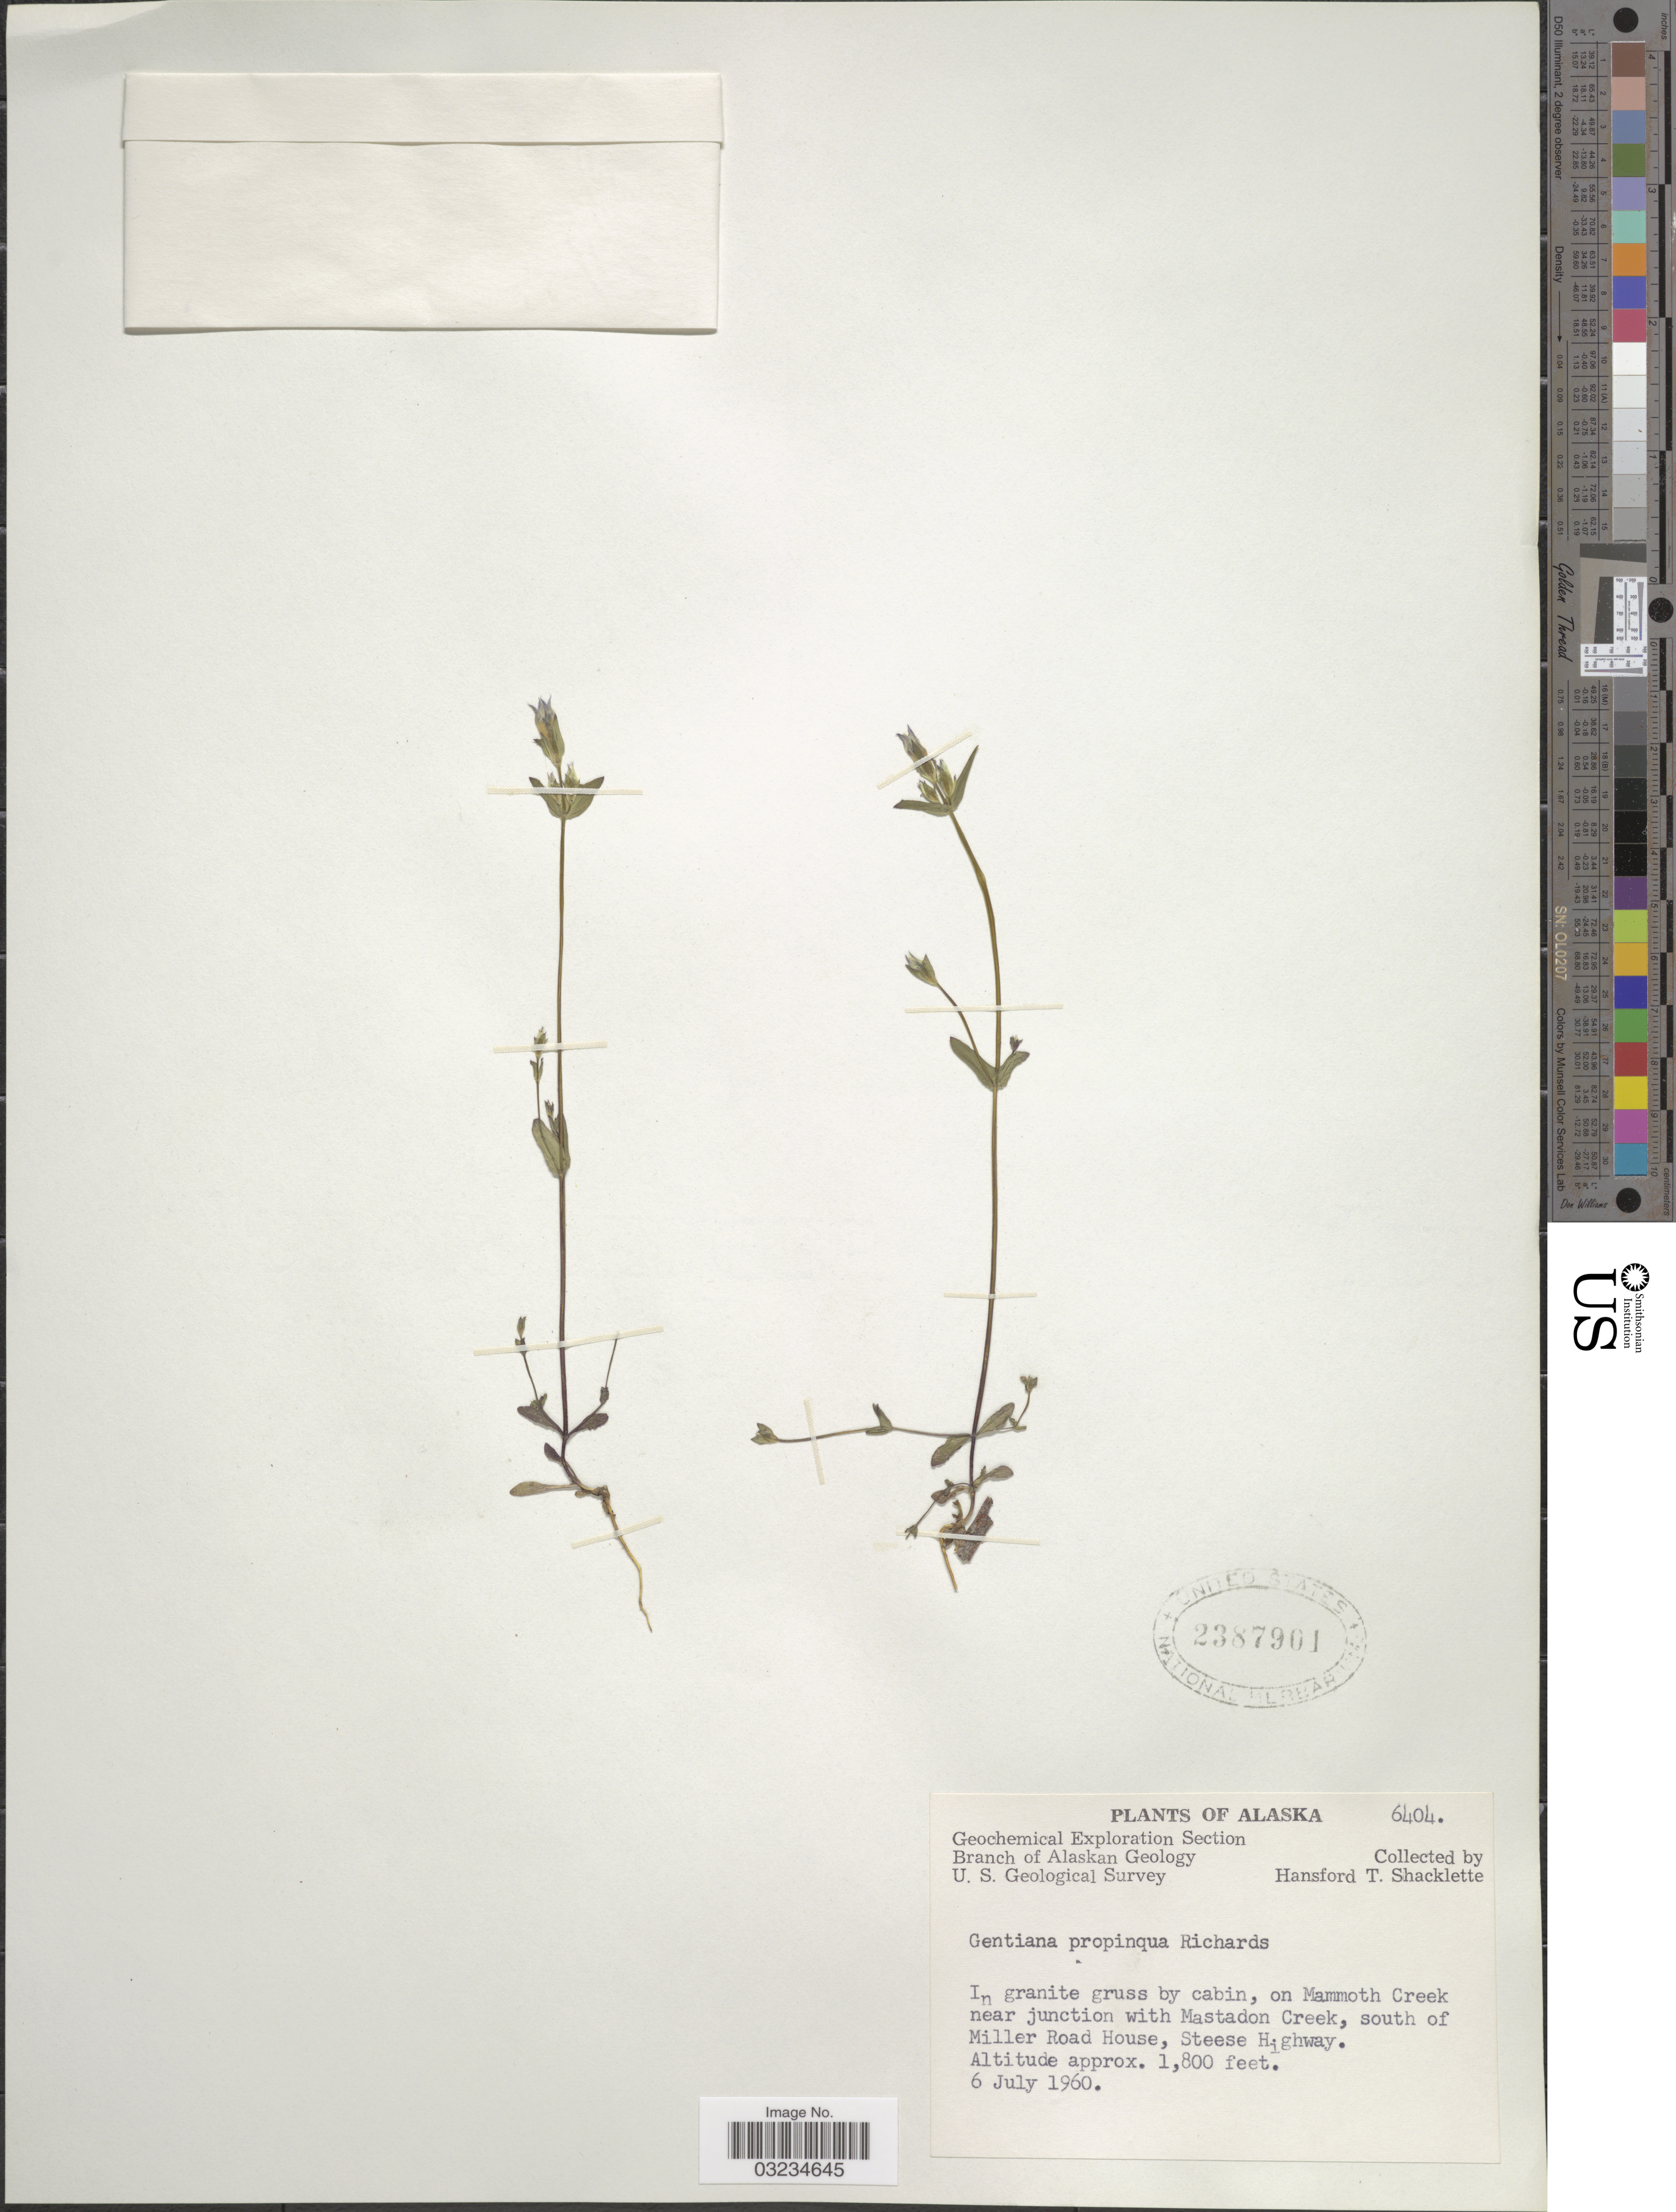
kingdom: Plantae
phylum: Tracheophyta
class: Magnoliopsida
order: Gentianales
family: Gentianaceae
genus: Gentiana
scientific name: Gentiana propinqua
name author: Richards.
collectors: H. Shacklette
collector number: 6404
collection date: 1960-07-06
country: United States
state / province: Alaska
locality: on Mammoth Creek near junction with Mastadon Creek, south of Miller Road House, Steese Highway.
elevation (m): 549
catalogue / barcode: US 2387901